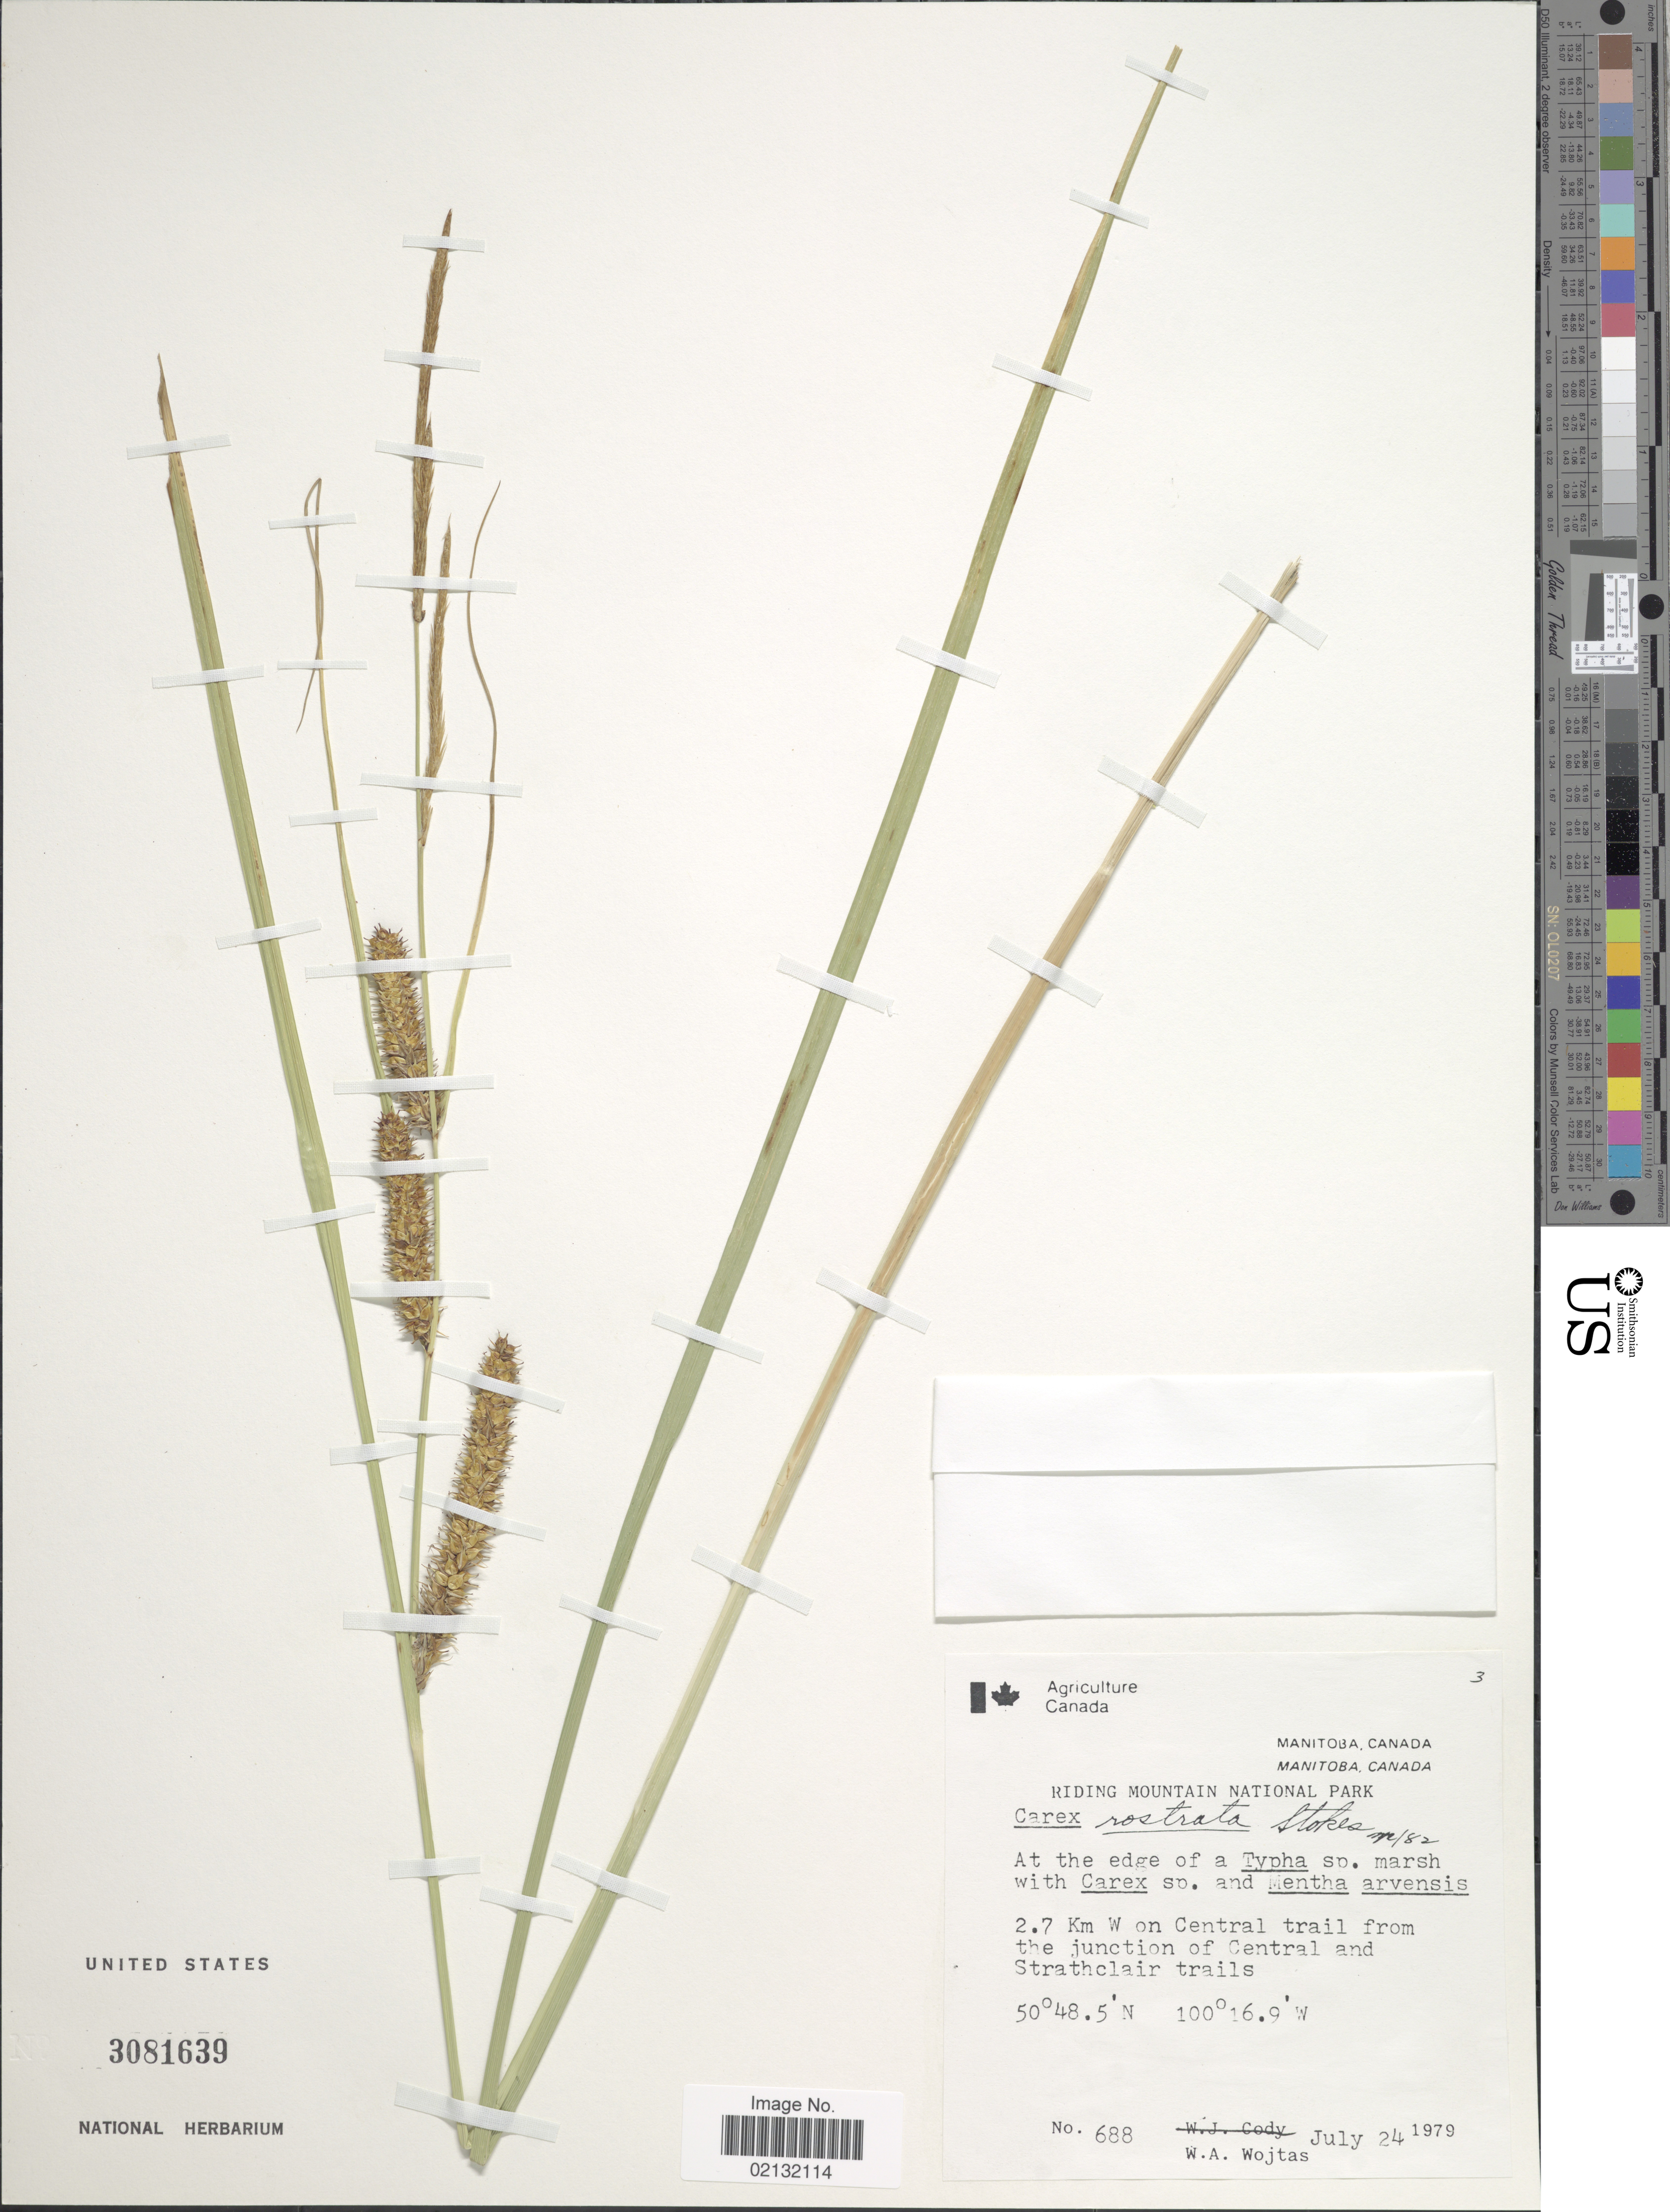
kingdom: Plantae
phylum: Tracheophyta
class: Liliopsida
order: Poales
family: Cyperaceae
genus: Carex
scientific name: Carex rostrata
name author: Stokes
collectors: W. Wojtas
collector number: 688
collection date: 1979-07-24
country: Canada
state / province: Manitoba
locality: Rding Mountain National Park, 2.7 Km W on Central trail from the junction of Central and Strathclair trails.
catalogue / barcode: US 3081639